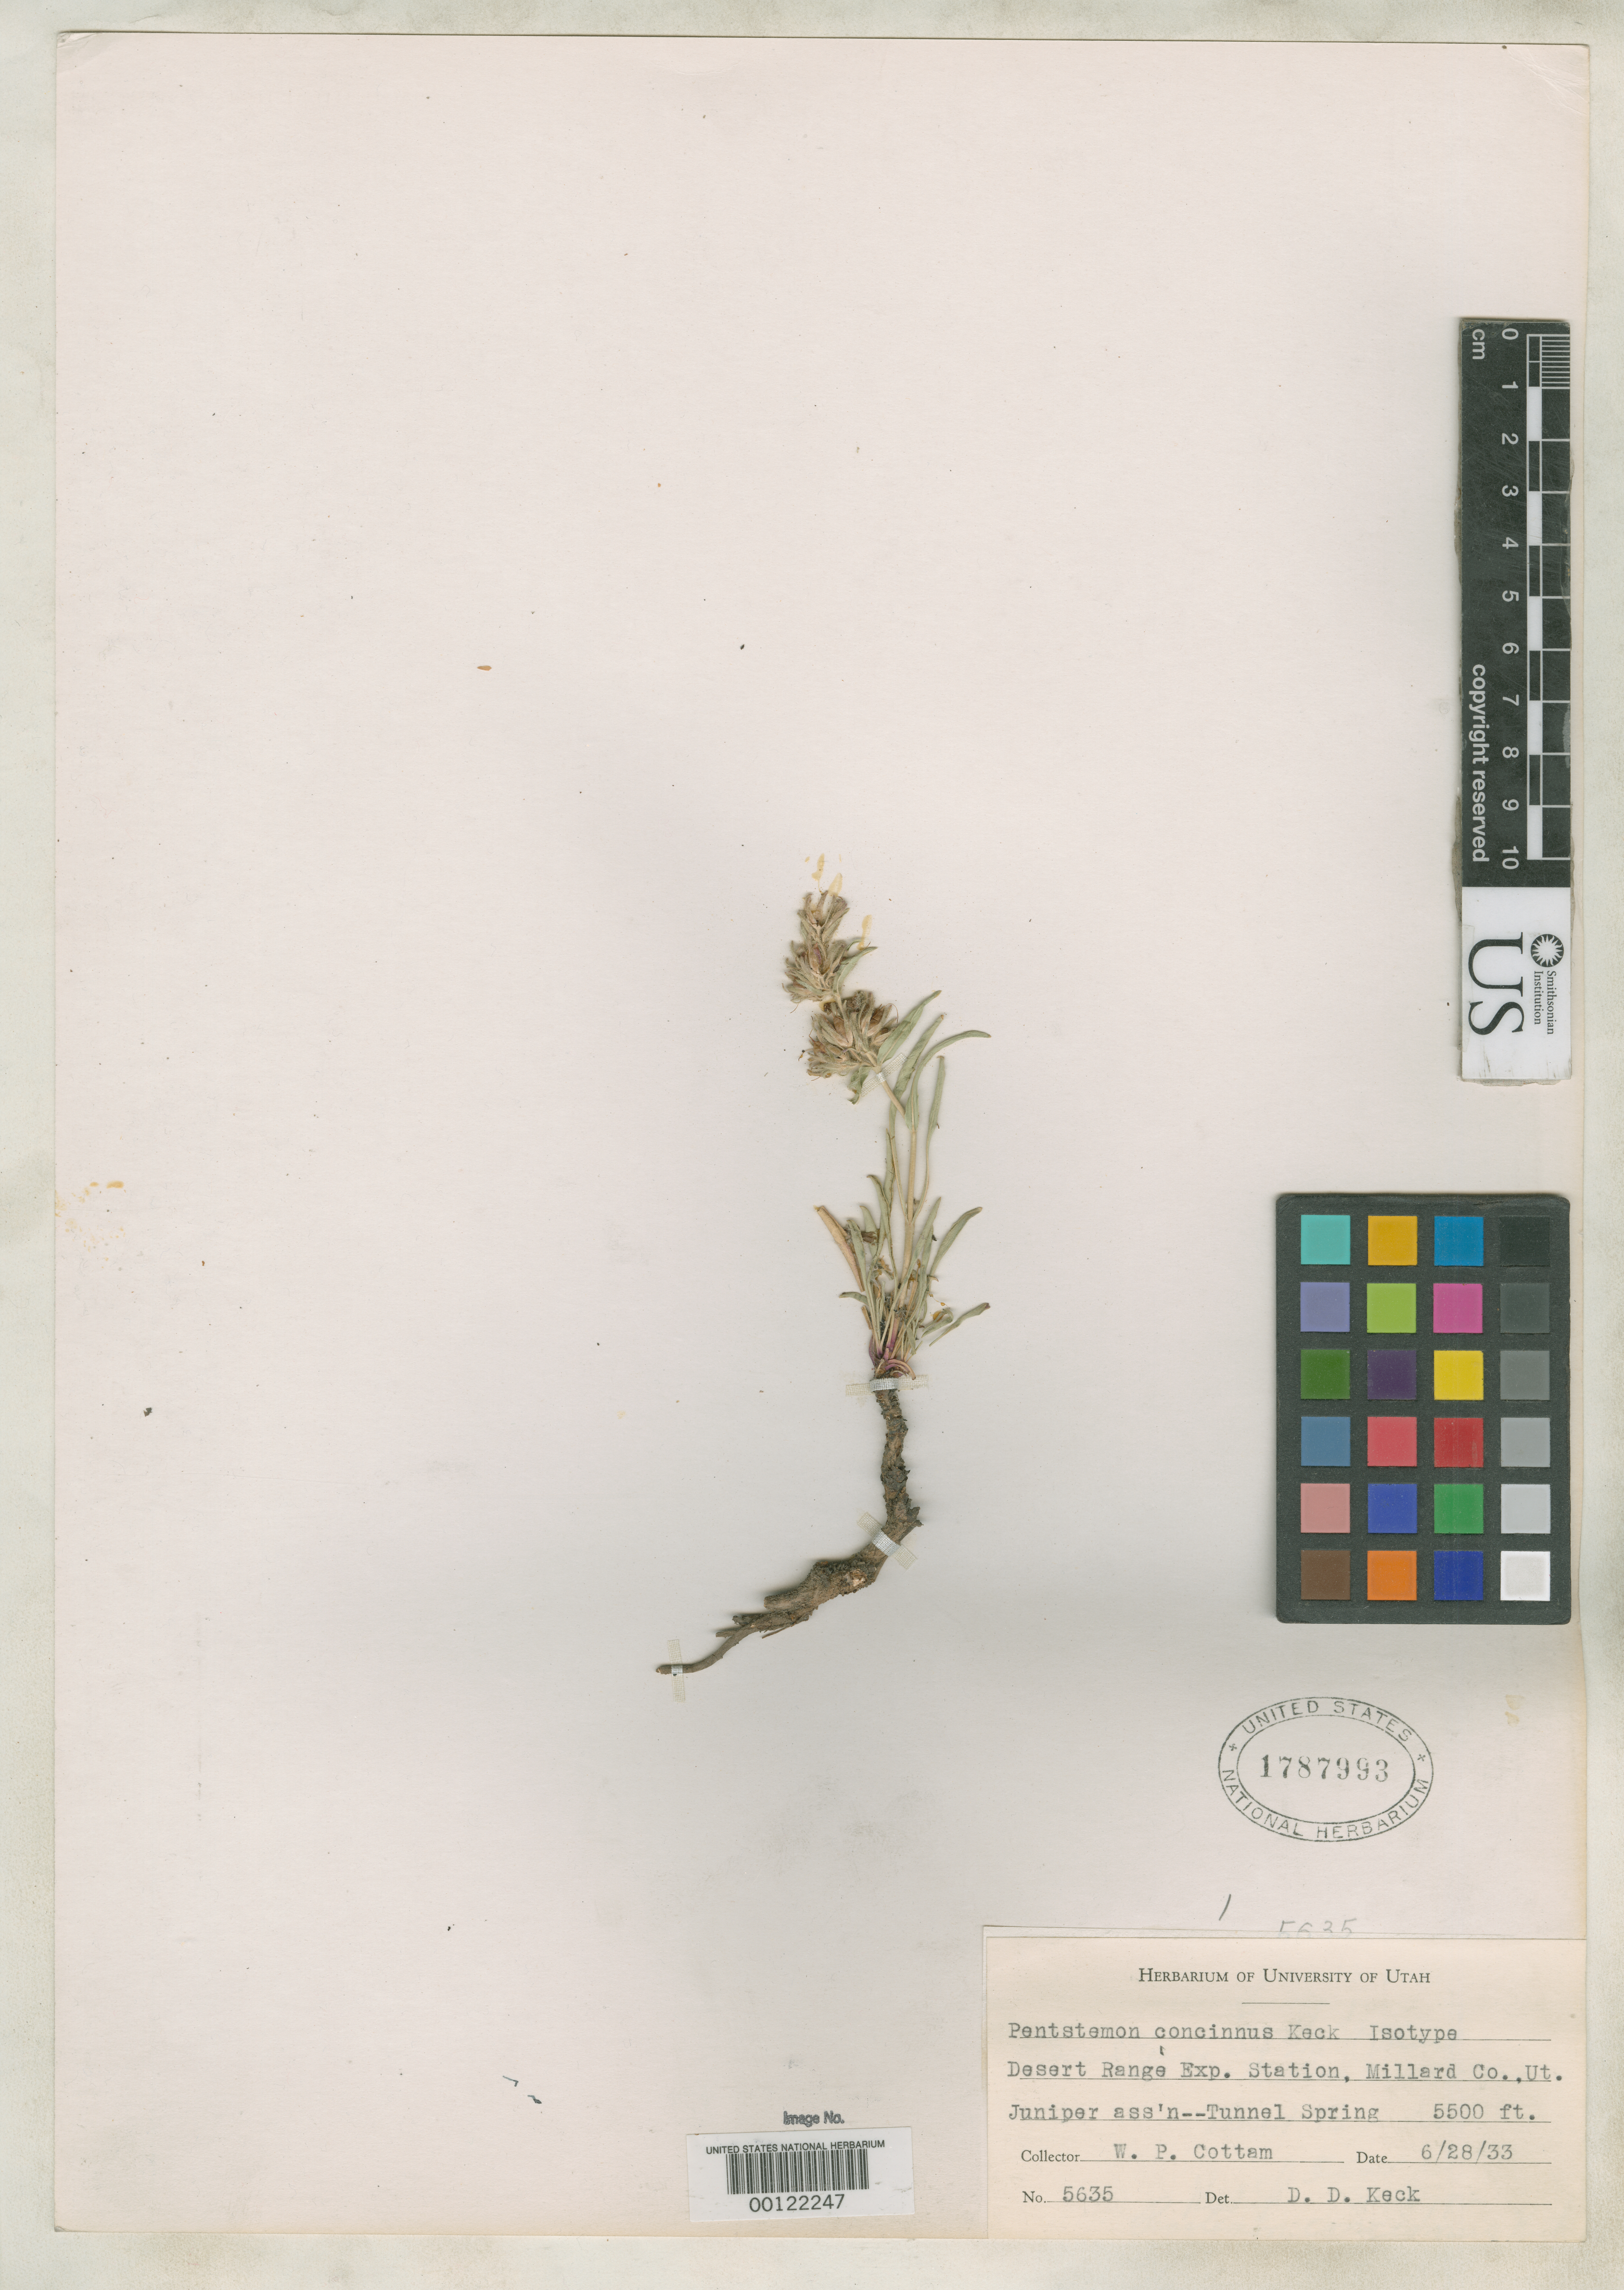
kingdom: Plantae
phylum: Tracheophyta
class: Magnoliopsida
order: Lamiales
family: Plantaginaceae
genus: Penstemon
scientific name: Penstemon concinnus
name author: D.D. Keck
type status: Isotype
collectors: W. Cottam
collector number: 5635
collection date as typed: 28 Jun 1933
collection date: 1933-06-28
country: United States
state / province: Utah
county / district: Millard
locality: Desert Range Exp. Station.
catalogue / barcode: US 1787993